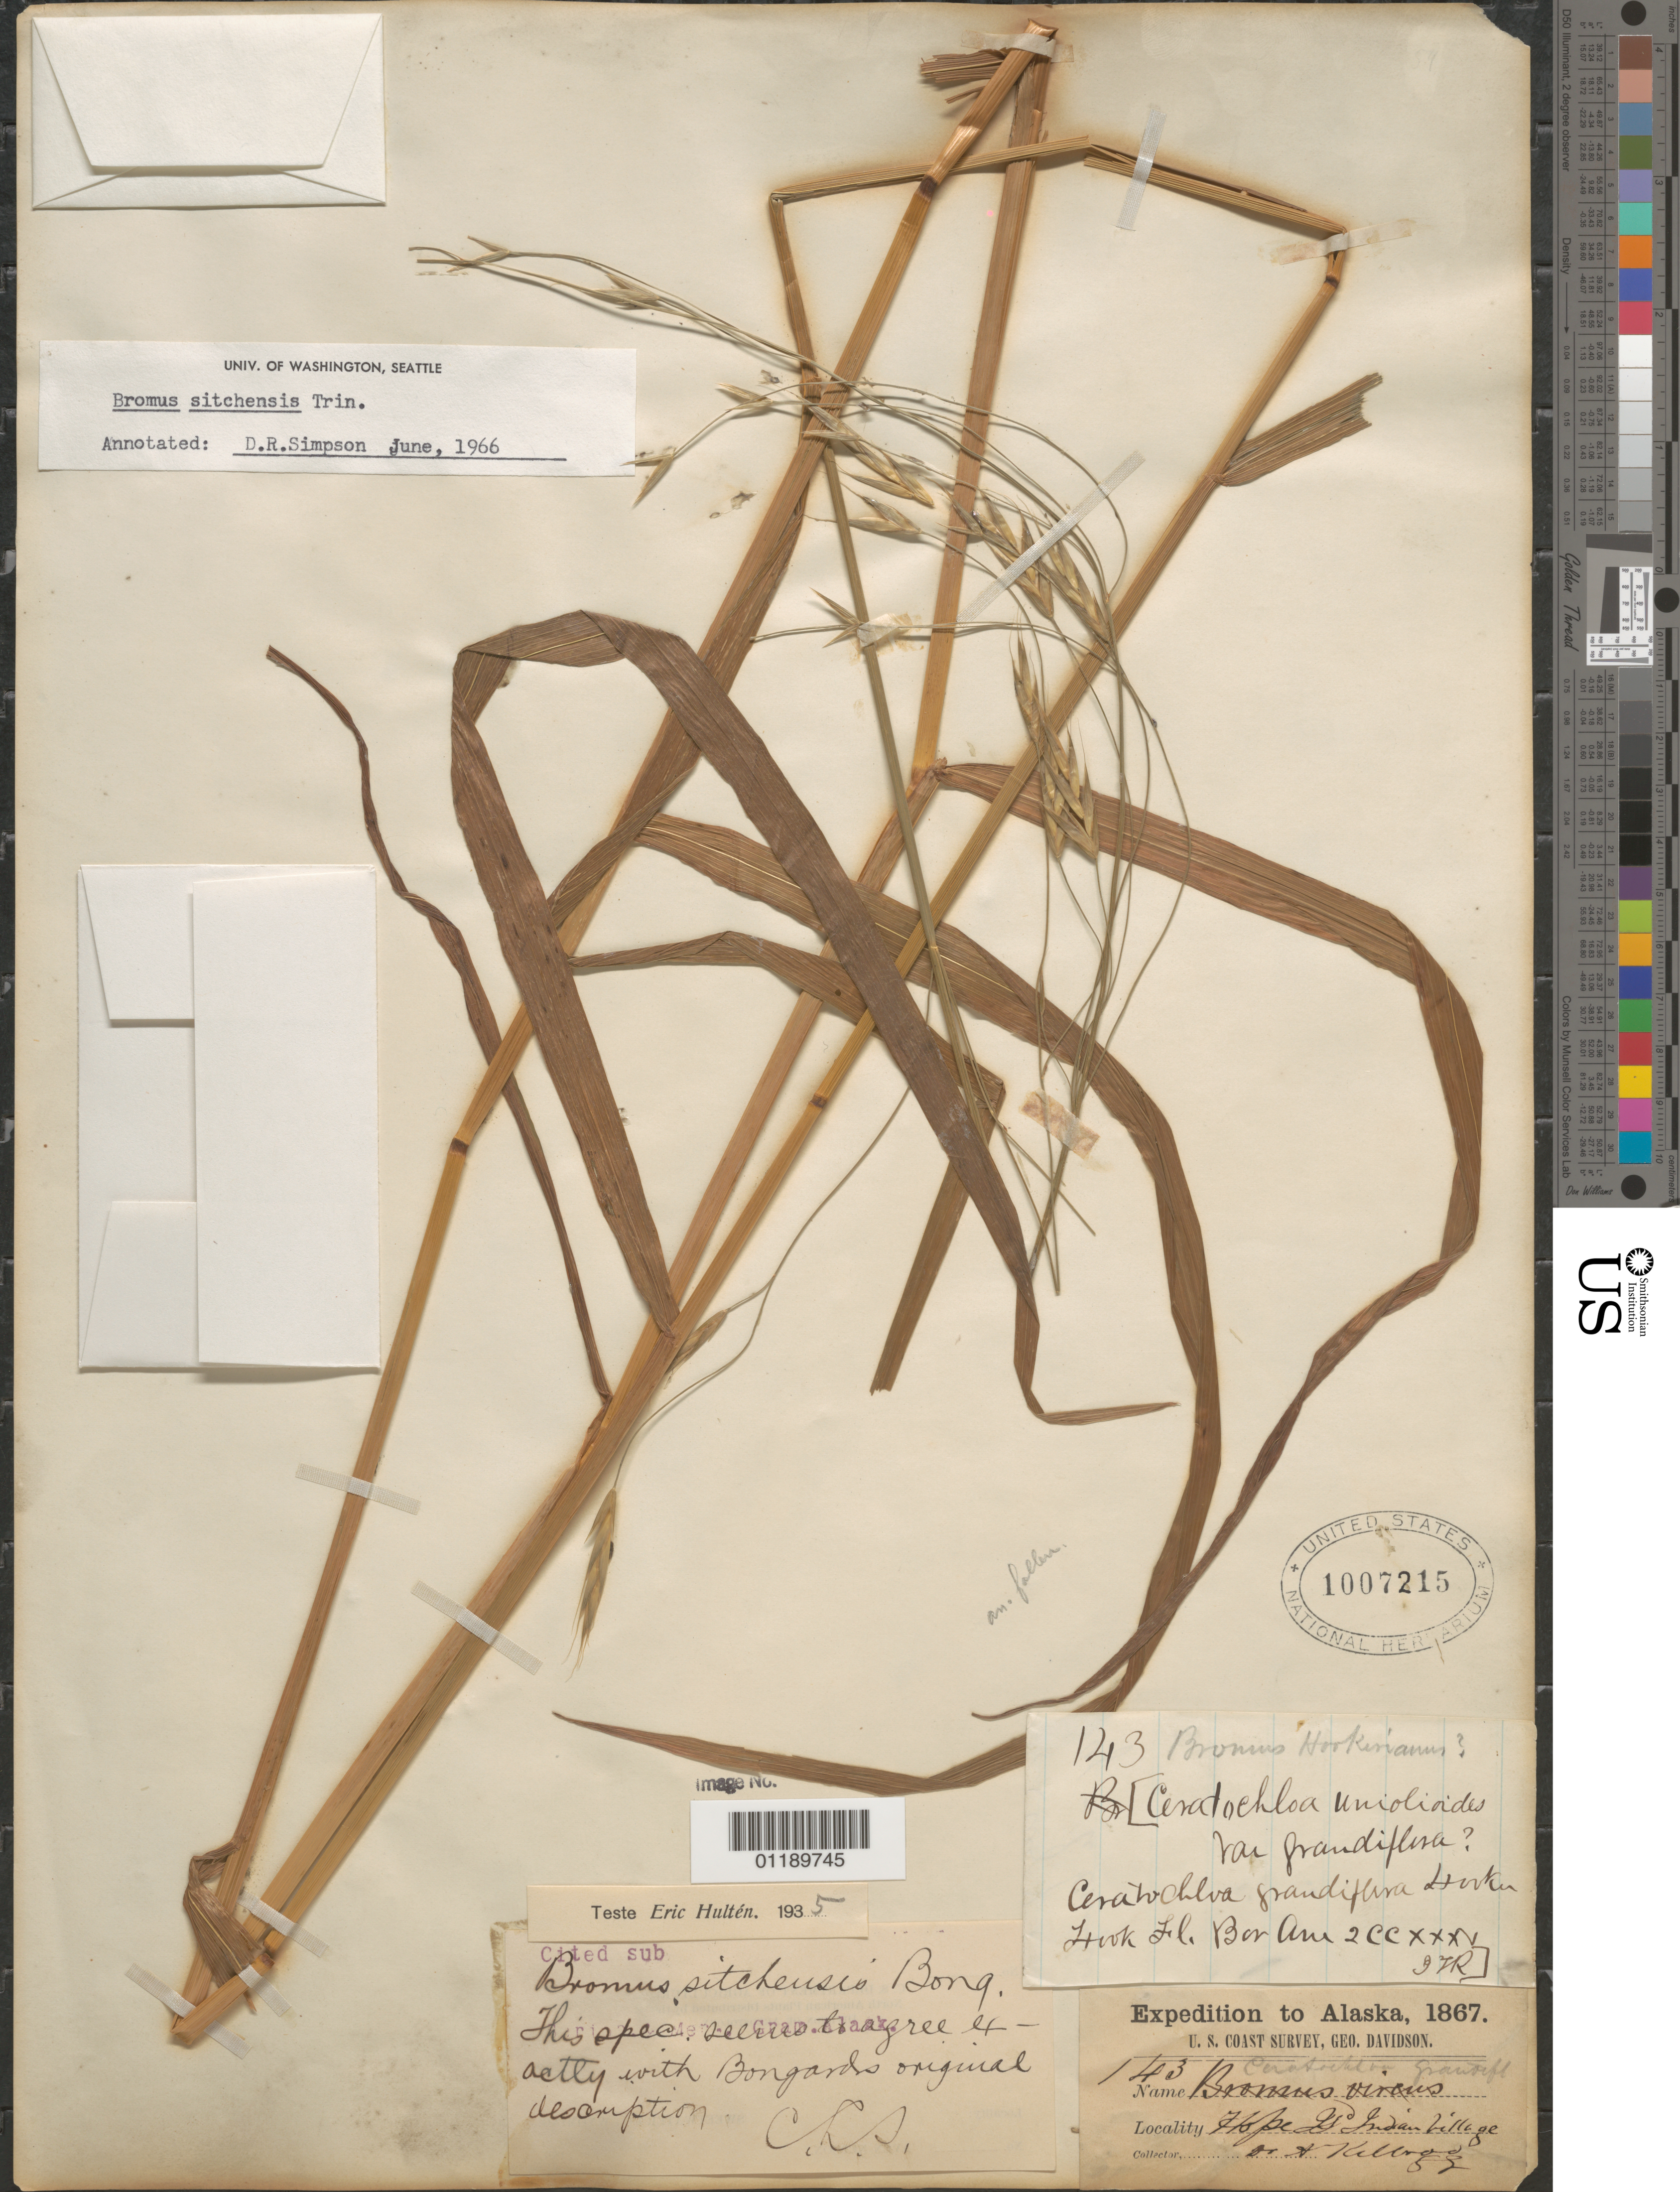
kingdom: Plantae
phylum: Tracheophyta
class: Liliopsida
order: Poales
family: Poaceae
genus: Bromus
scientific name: Bromus sitchensis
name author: Trin. in Bong.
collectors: A. Kellogg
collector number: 143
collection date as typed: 1867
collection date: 1867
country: United States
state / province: Alaska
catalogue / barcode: US 1007215